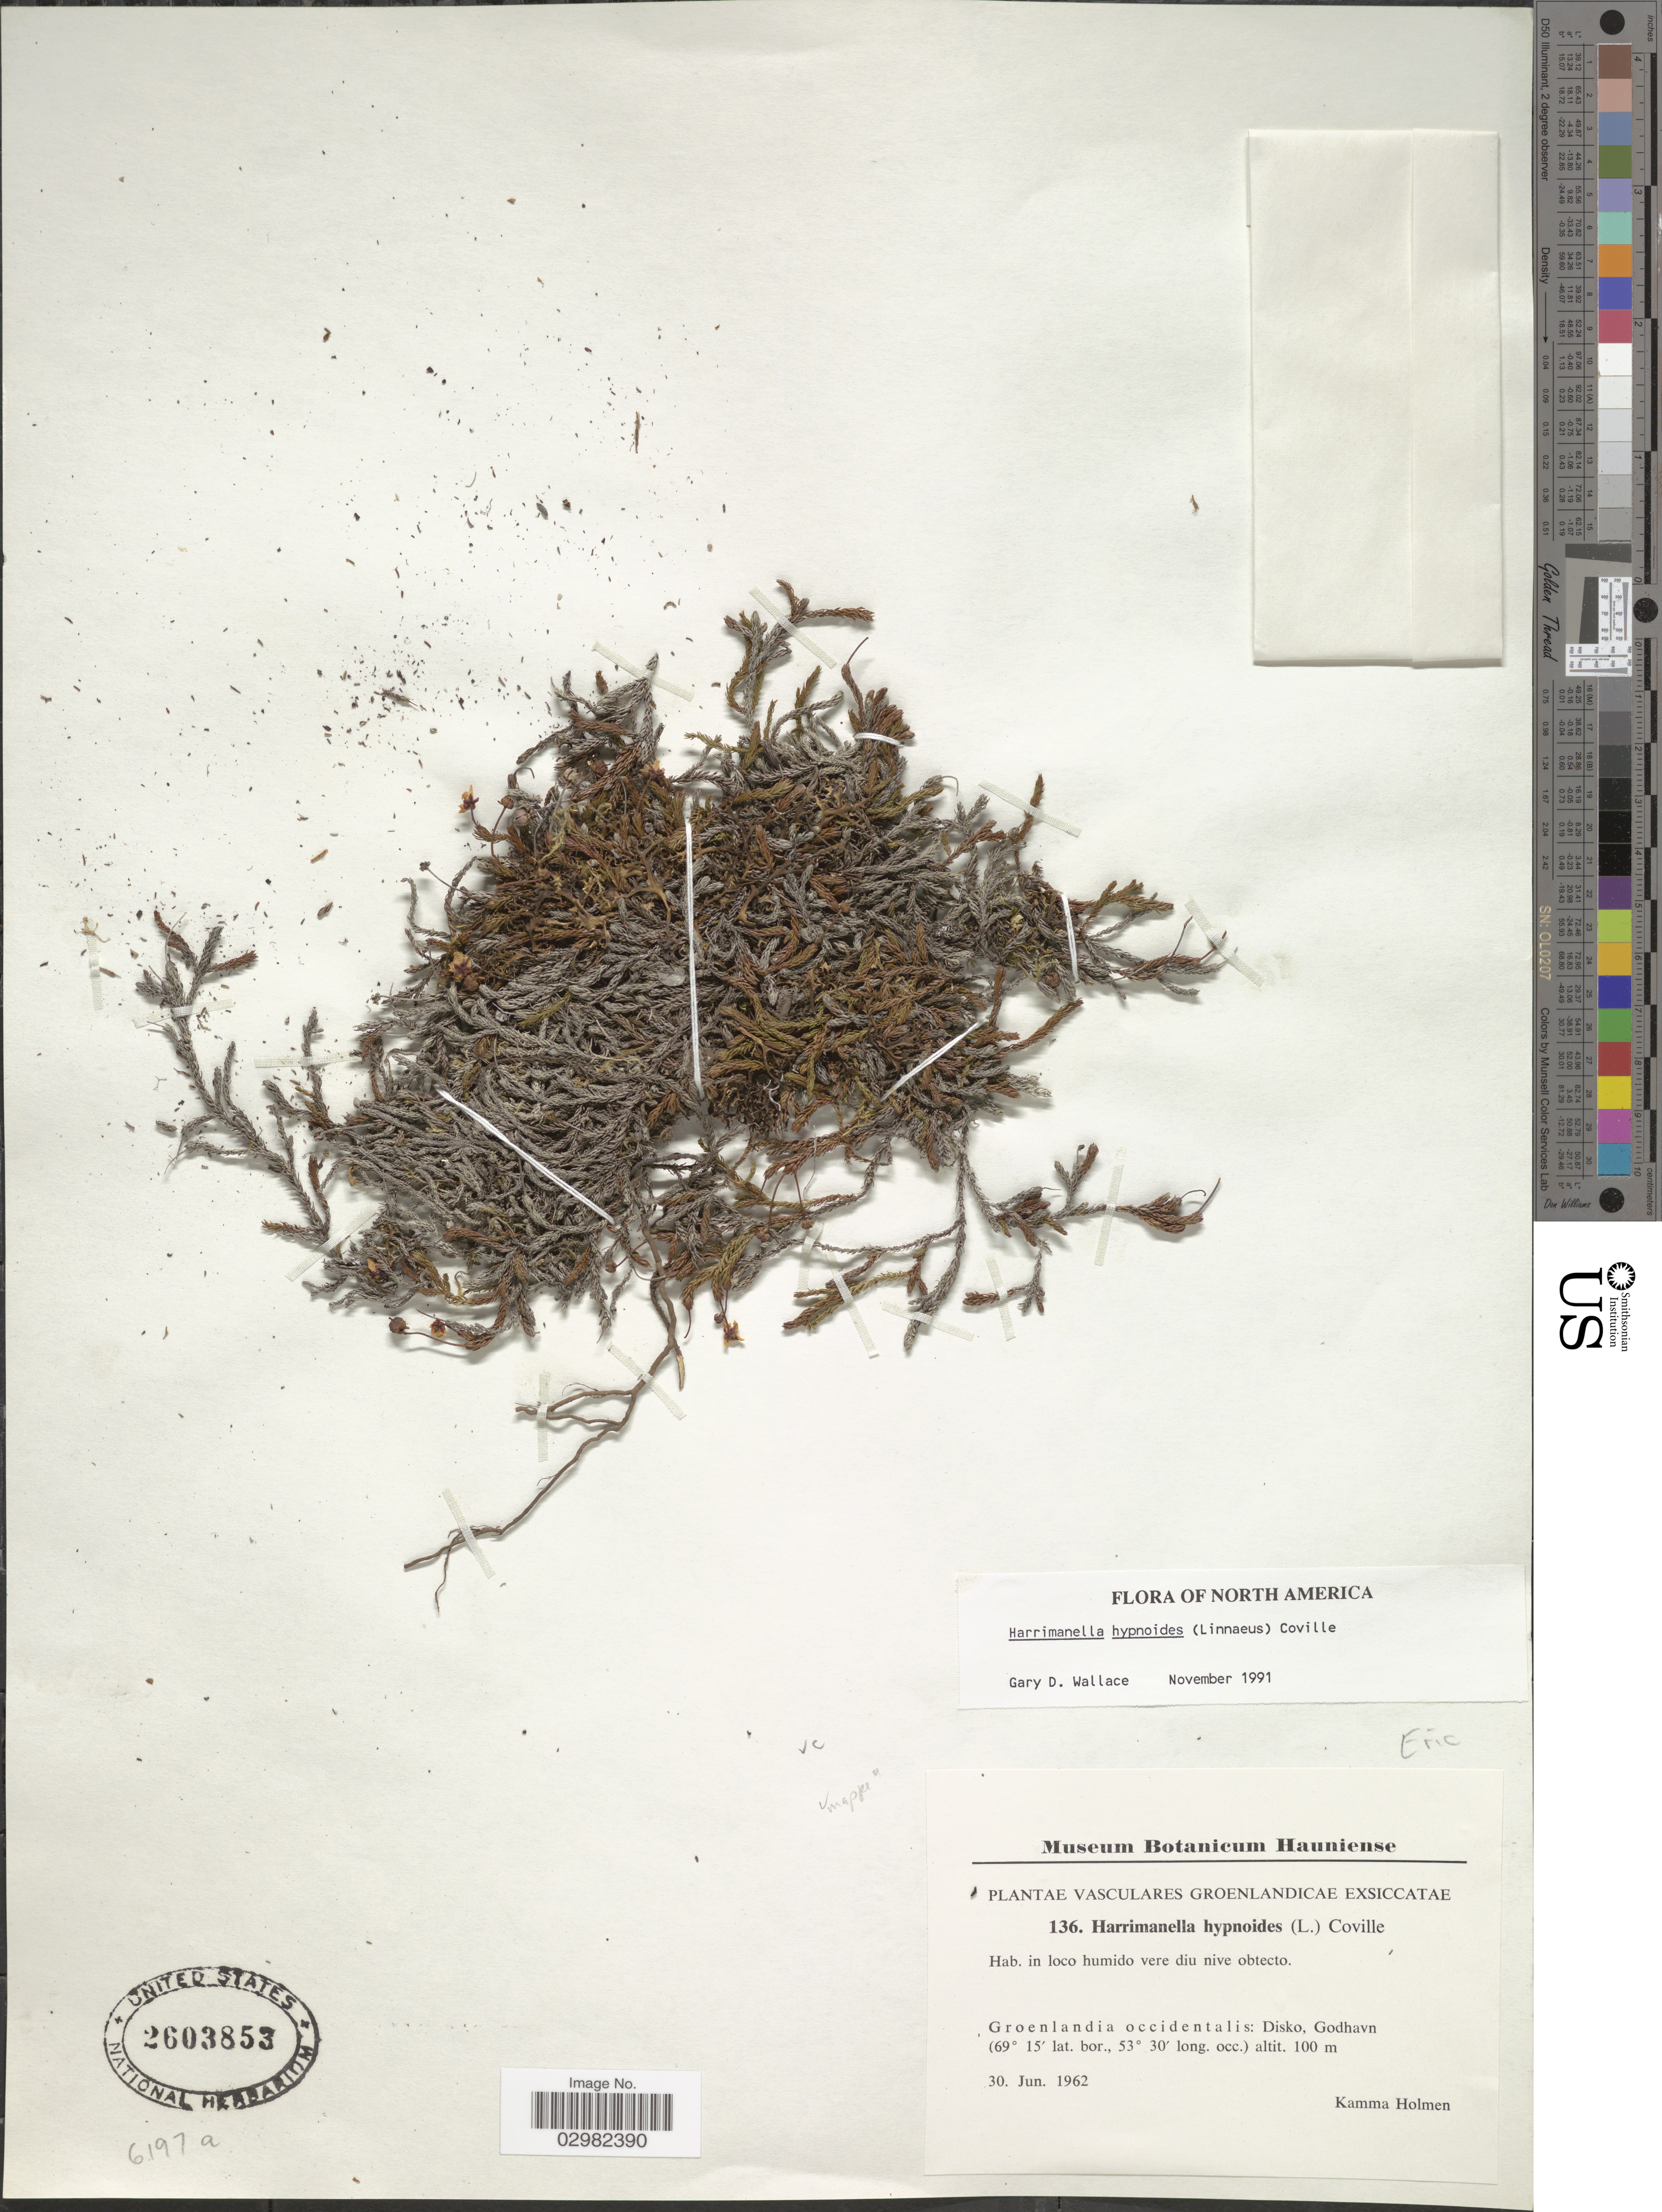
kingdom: Plantae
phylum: Tracheophyta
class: Magnoliopsida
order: Ericales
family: Ericaceae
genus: Harrimanella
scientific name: Harrimanella hypnoides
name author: (L.) Coville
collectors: K. A. Holmen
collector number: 136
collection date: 1962-06-30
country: Greenland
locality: Groenlandia occidentalis: Disko, Godhavn.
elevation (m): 100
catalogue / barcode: US 2603853